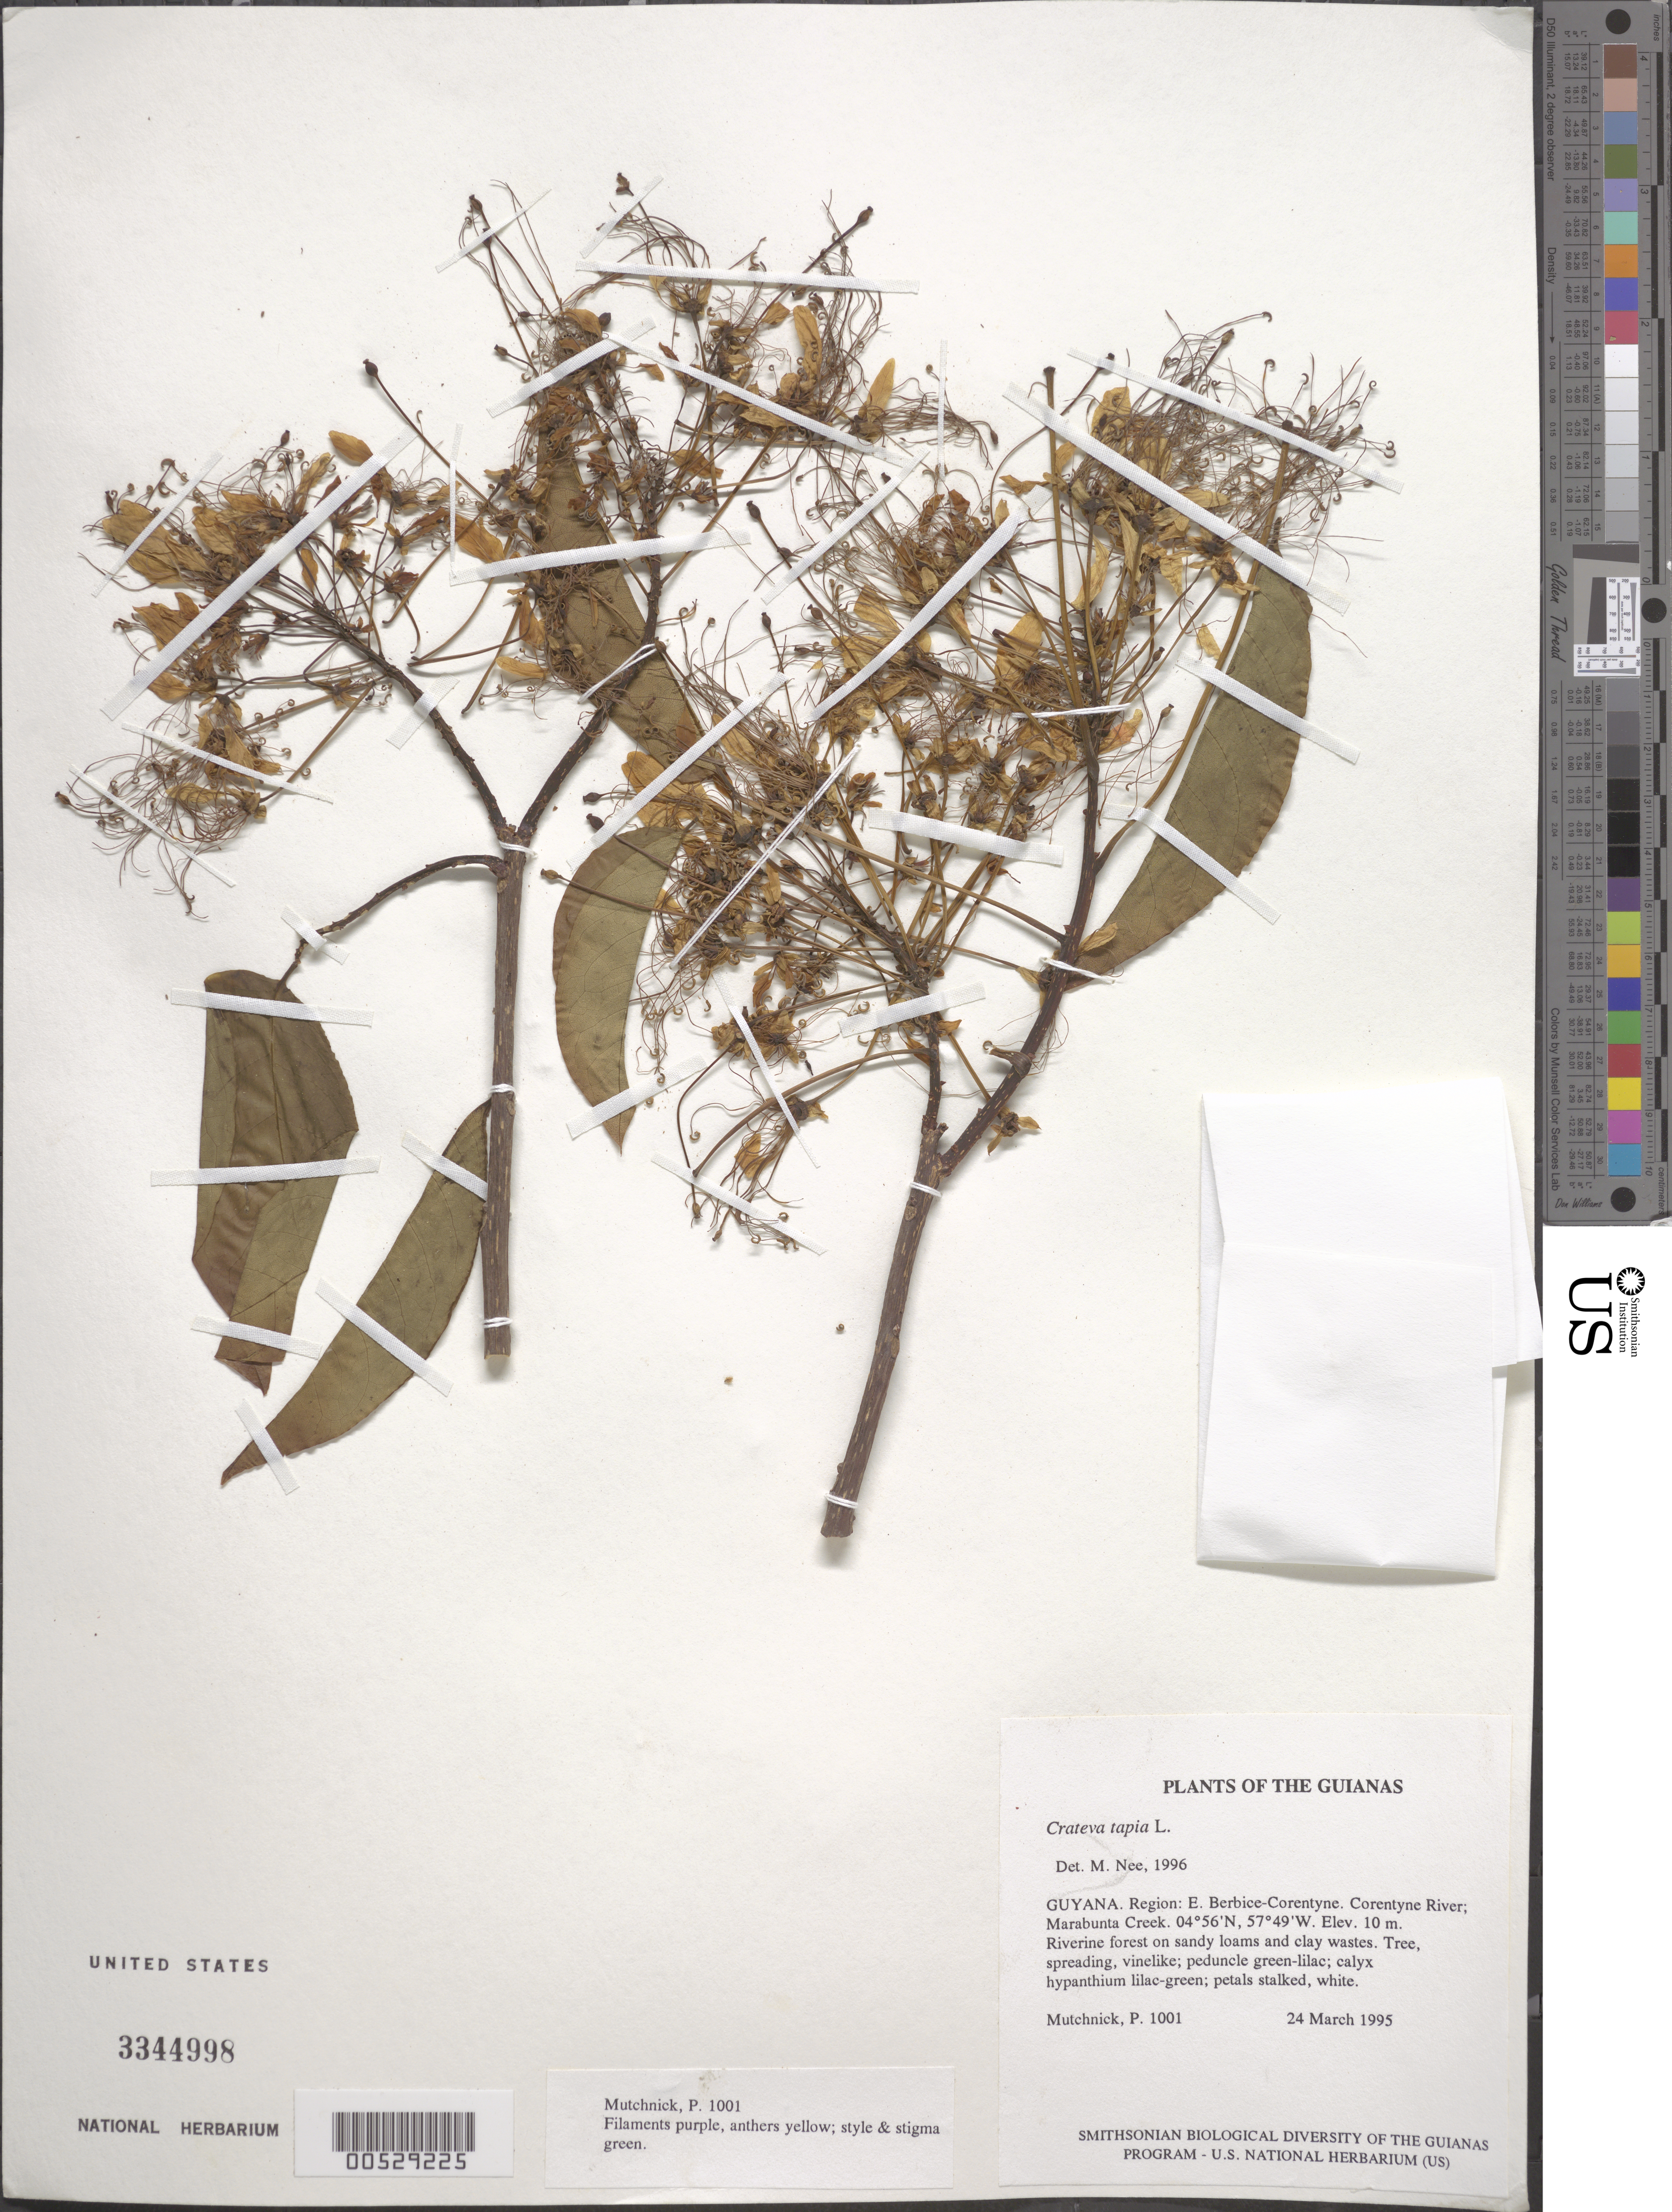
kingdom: Plantae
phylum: Tracheophyta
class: Magnoliopsida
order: Brassicales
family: Capparaceae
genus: Crateva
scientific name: Crateva tapia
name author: L.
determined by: DeFilipps, R. A.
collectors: P. Mutchnick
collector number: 1001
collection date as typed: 24 March 1995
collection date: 1995-03-24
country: Guyana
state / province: E. Berbice-Corentyne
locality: Corentyne River; Marabunta Creek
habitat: Riverine forest on sandy loams and clay wastes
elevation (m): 10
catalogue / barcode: US 3344998